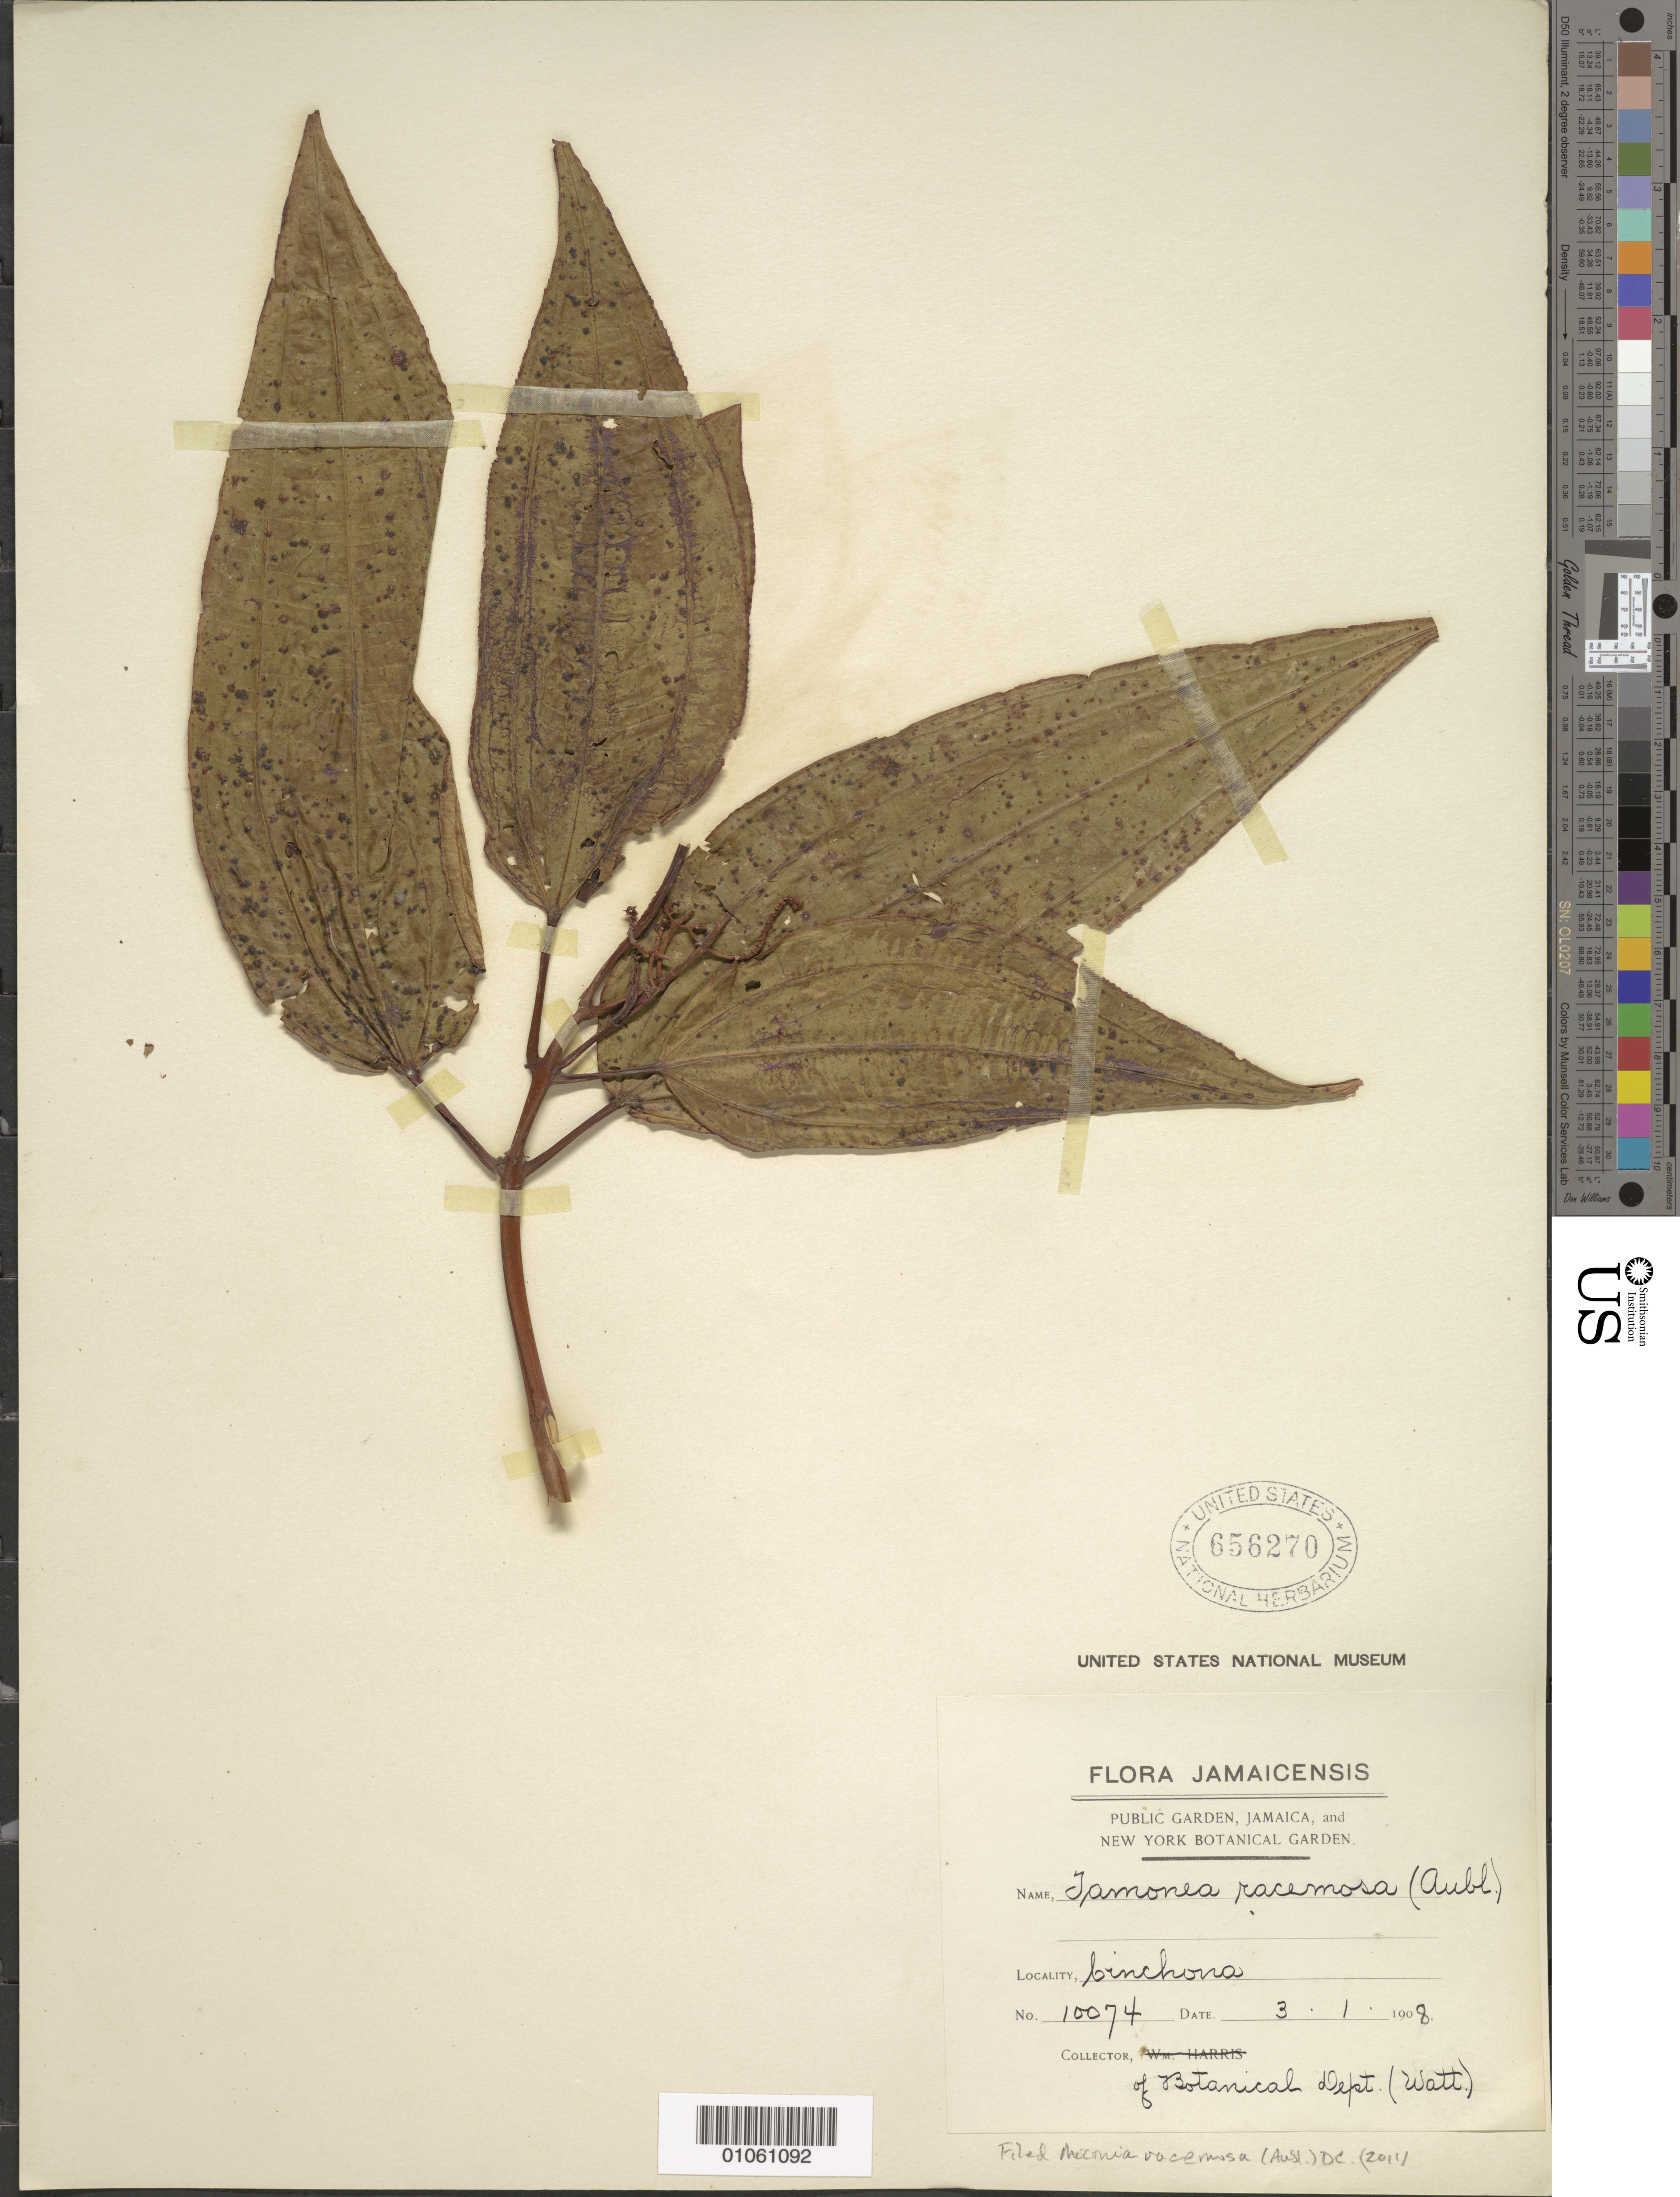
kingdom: Plantae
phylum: Tracheophyta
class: Magnoliopsida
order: Myrtales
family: Melastomataceae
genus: Miconia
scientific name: Miconia racemosa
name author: (Aubl.) DC.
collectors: -. Watt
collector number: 10074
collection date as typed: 03 Jan 1908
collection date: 1908-01-03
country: Jamaica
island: Jamaica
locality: Cinchona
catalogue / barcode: US 656270